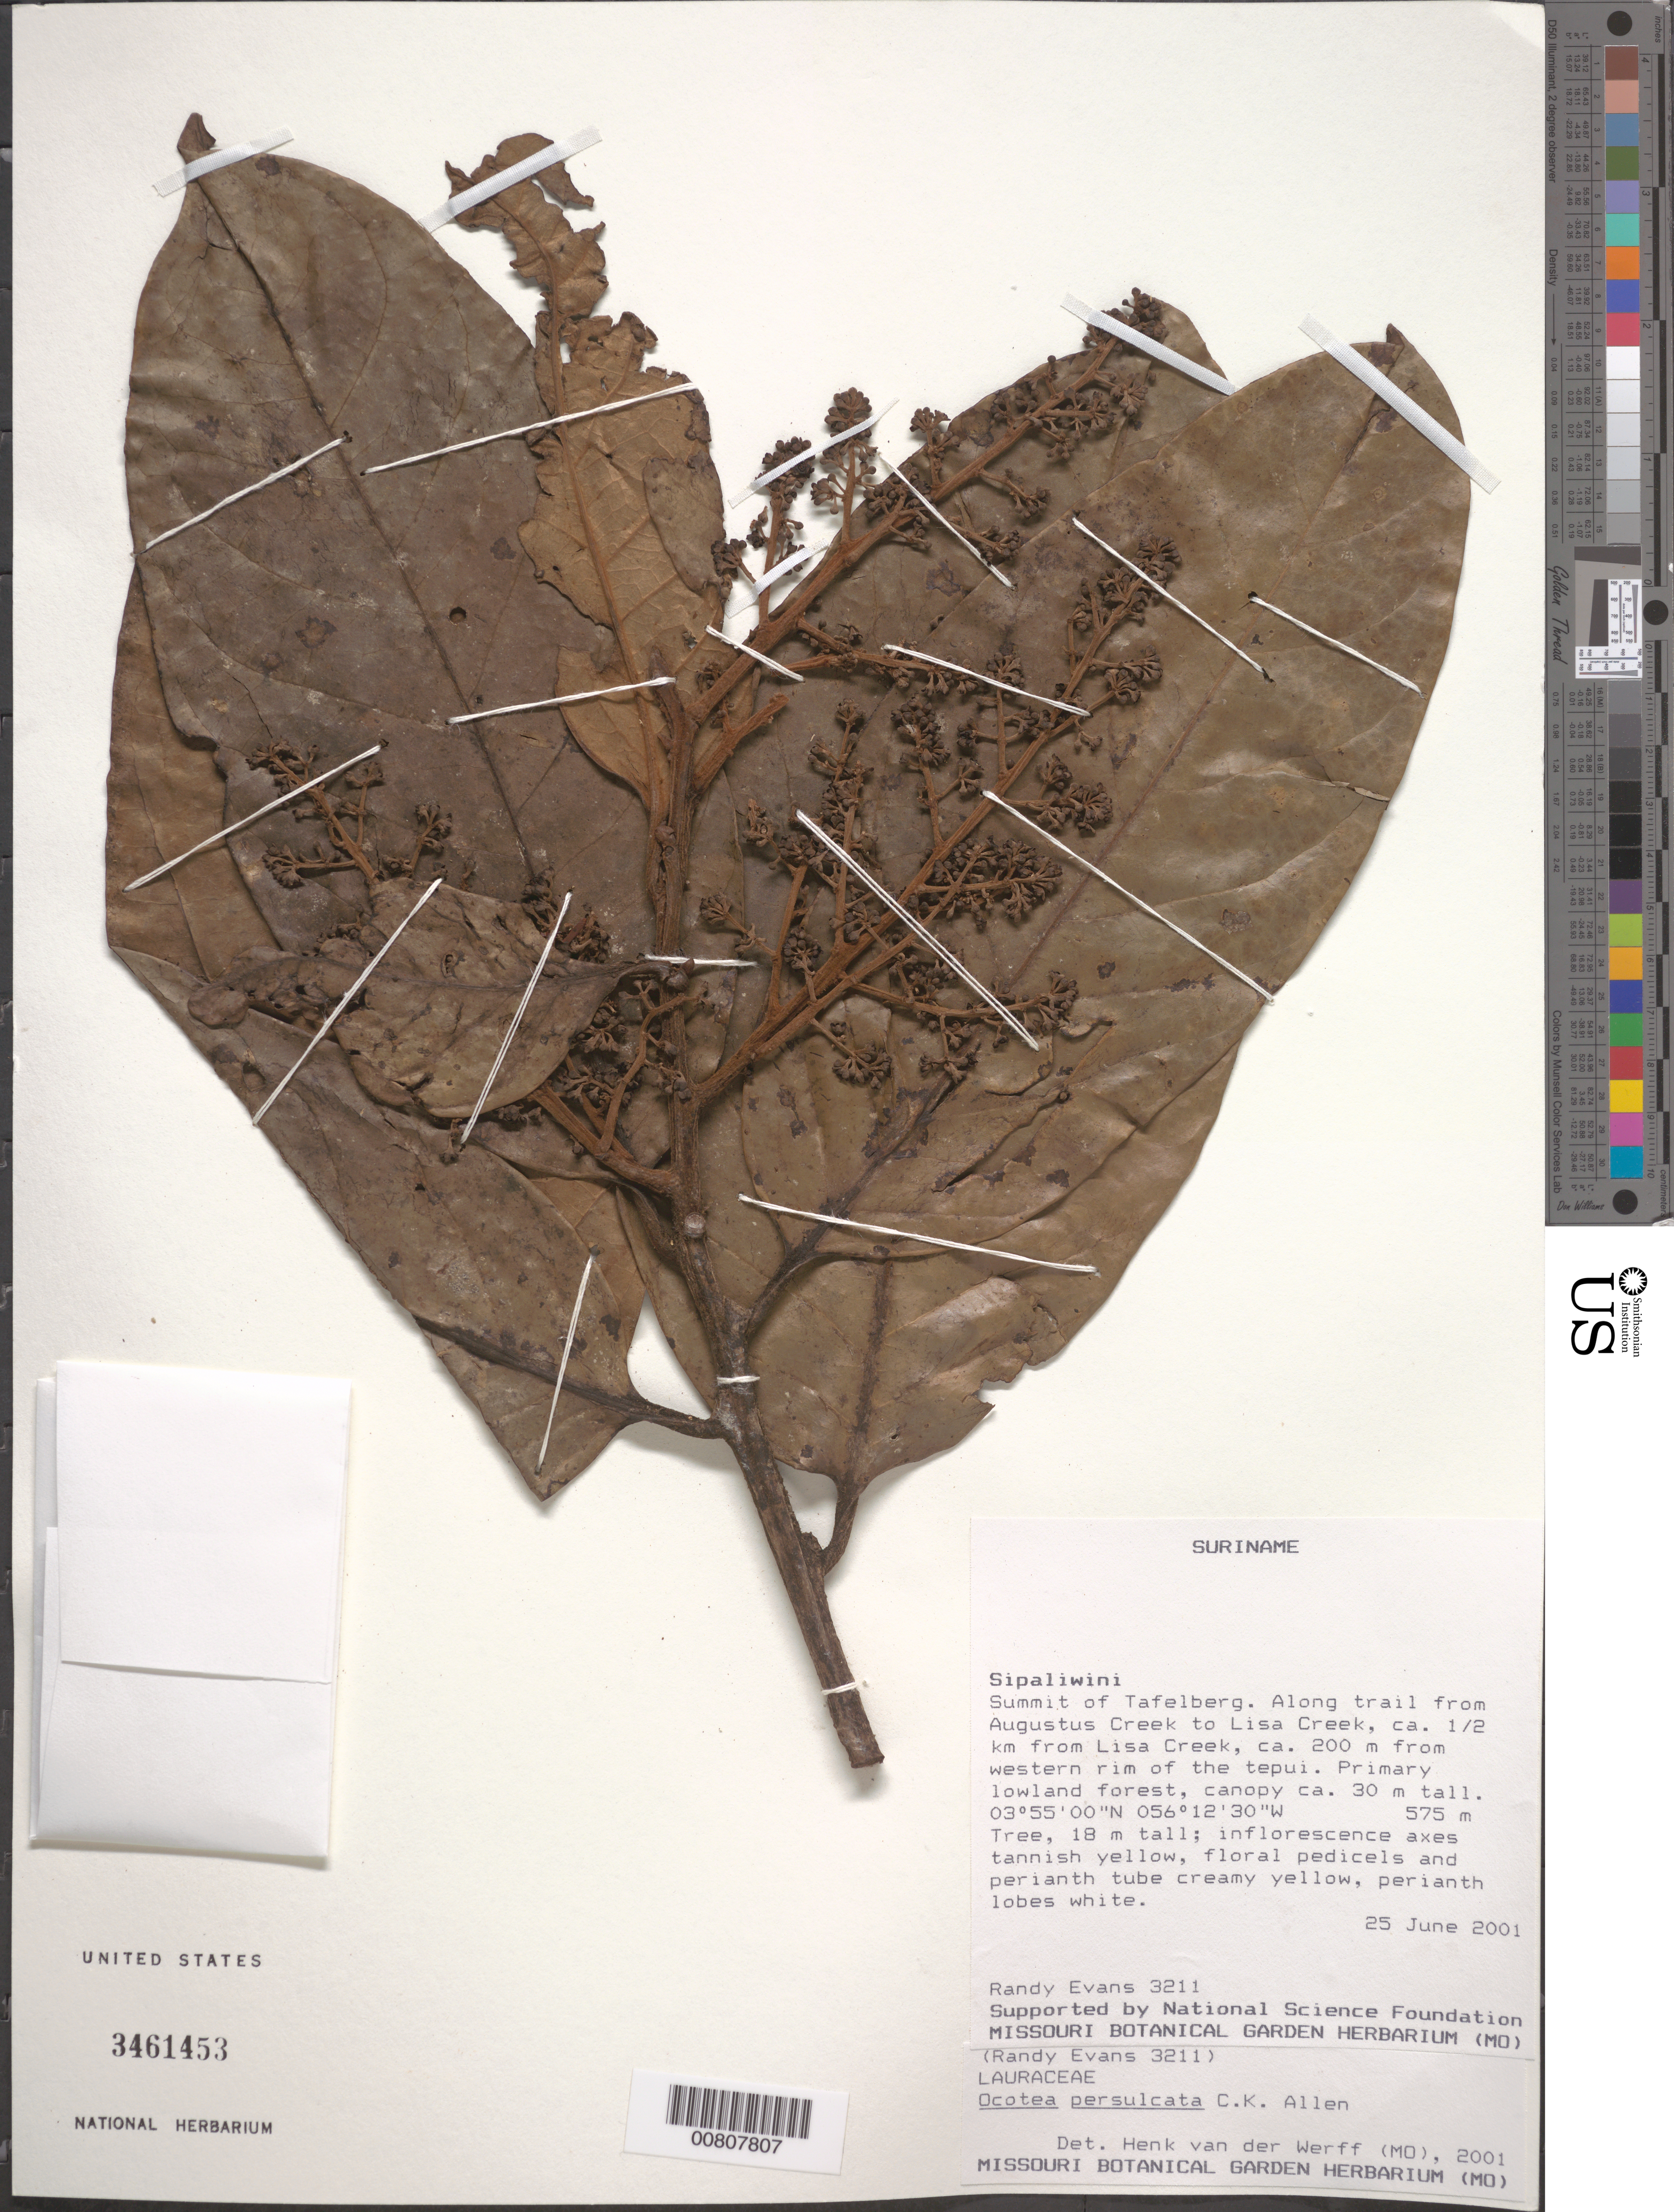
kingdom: Plantae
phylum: Tracheophyta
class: Magnoliopsida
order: Laurales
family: Lauraceae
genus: Ocotea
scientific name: Ocotea persulcata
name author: C.K. Allen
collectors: R. Evans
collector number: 3211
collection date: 2001-06-25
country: Suriname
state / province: Sipaliwini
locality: Summit of Tafelberg. Along trail from Augustus Creek to Lisa Creek, ca. ½ km from Lisa Creek, ca. 200 m from western rim of the tepui.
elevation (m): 575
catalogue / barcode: US 3461453